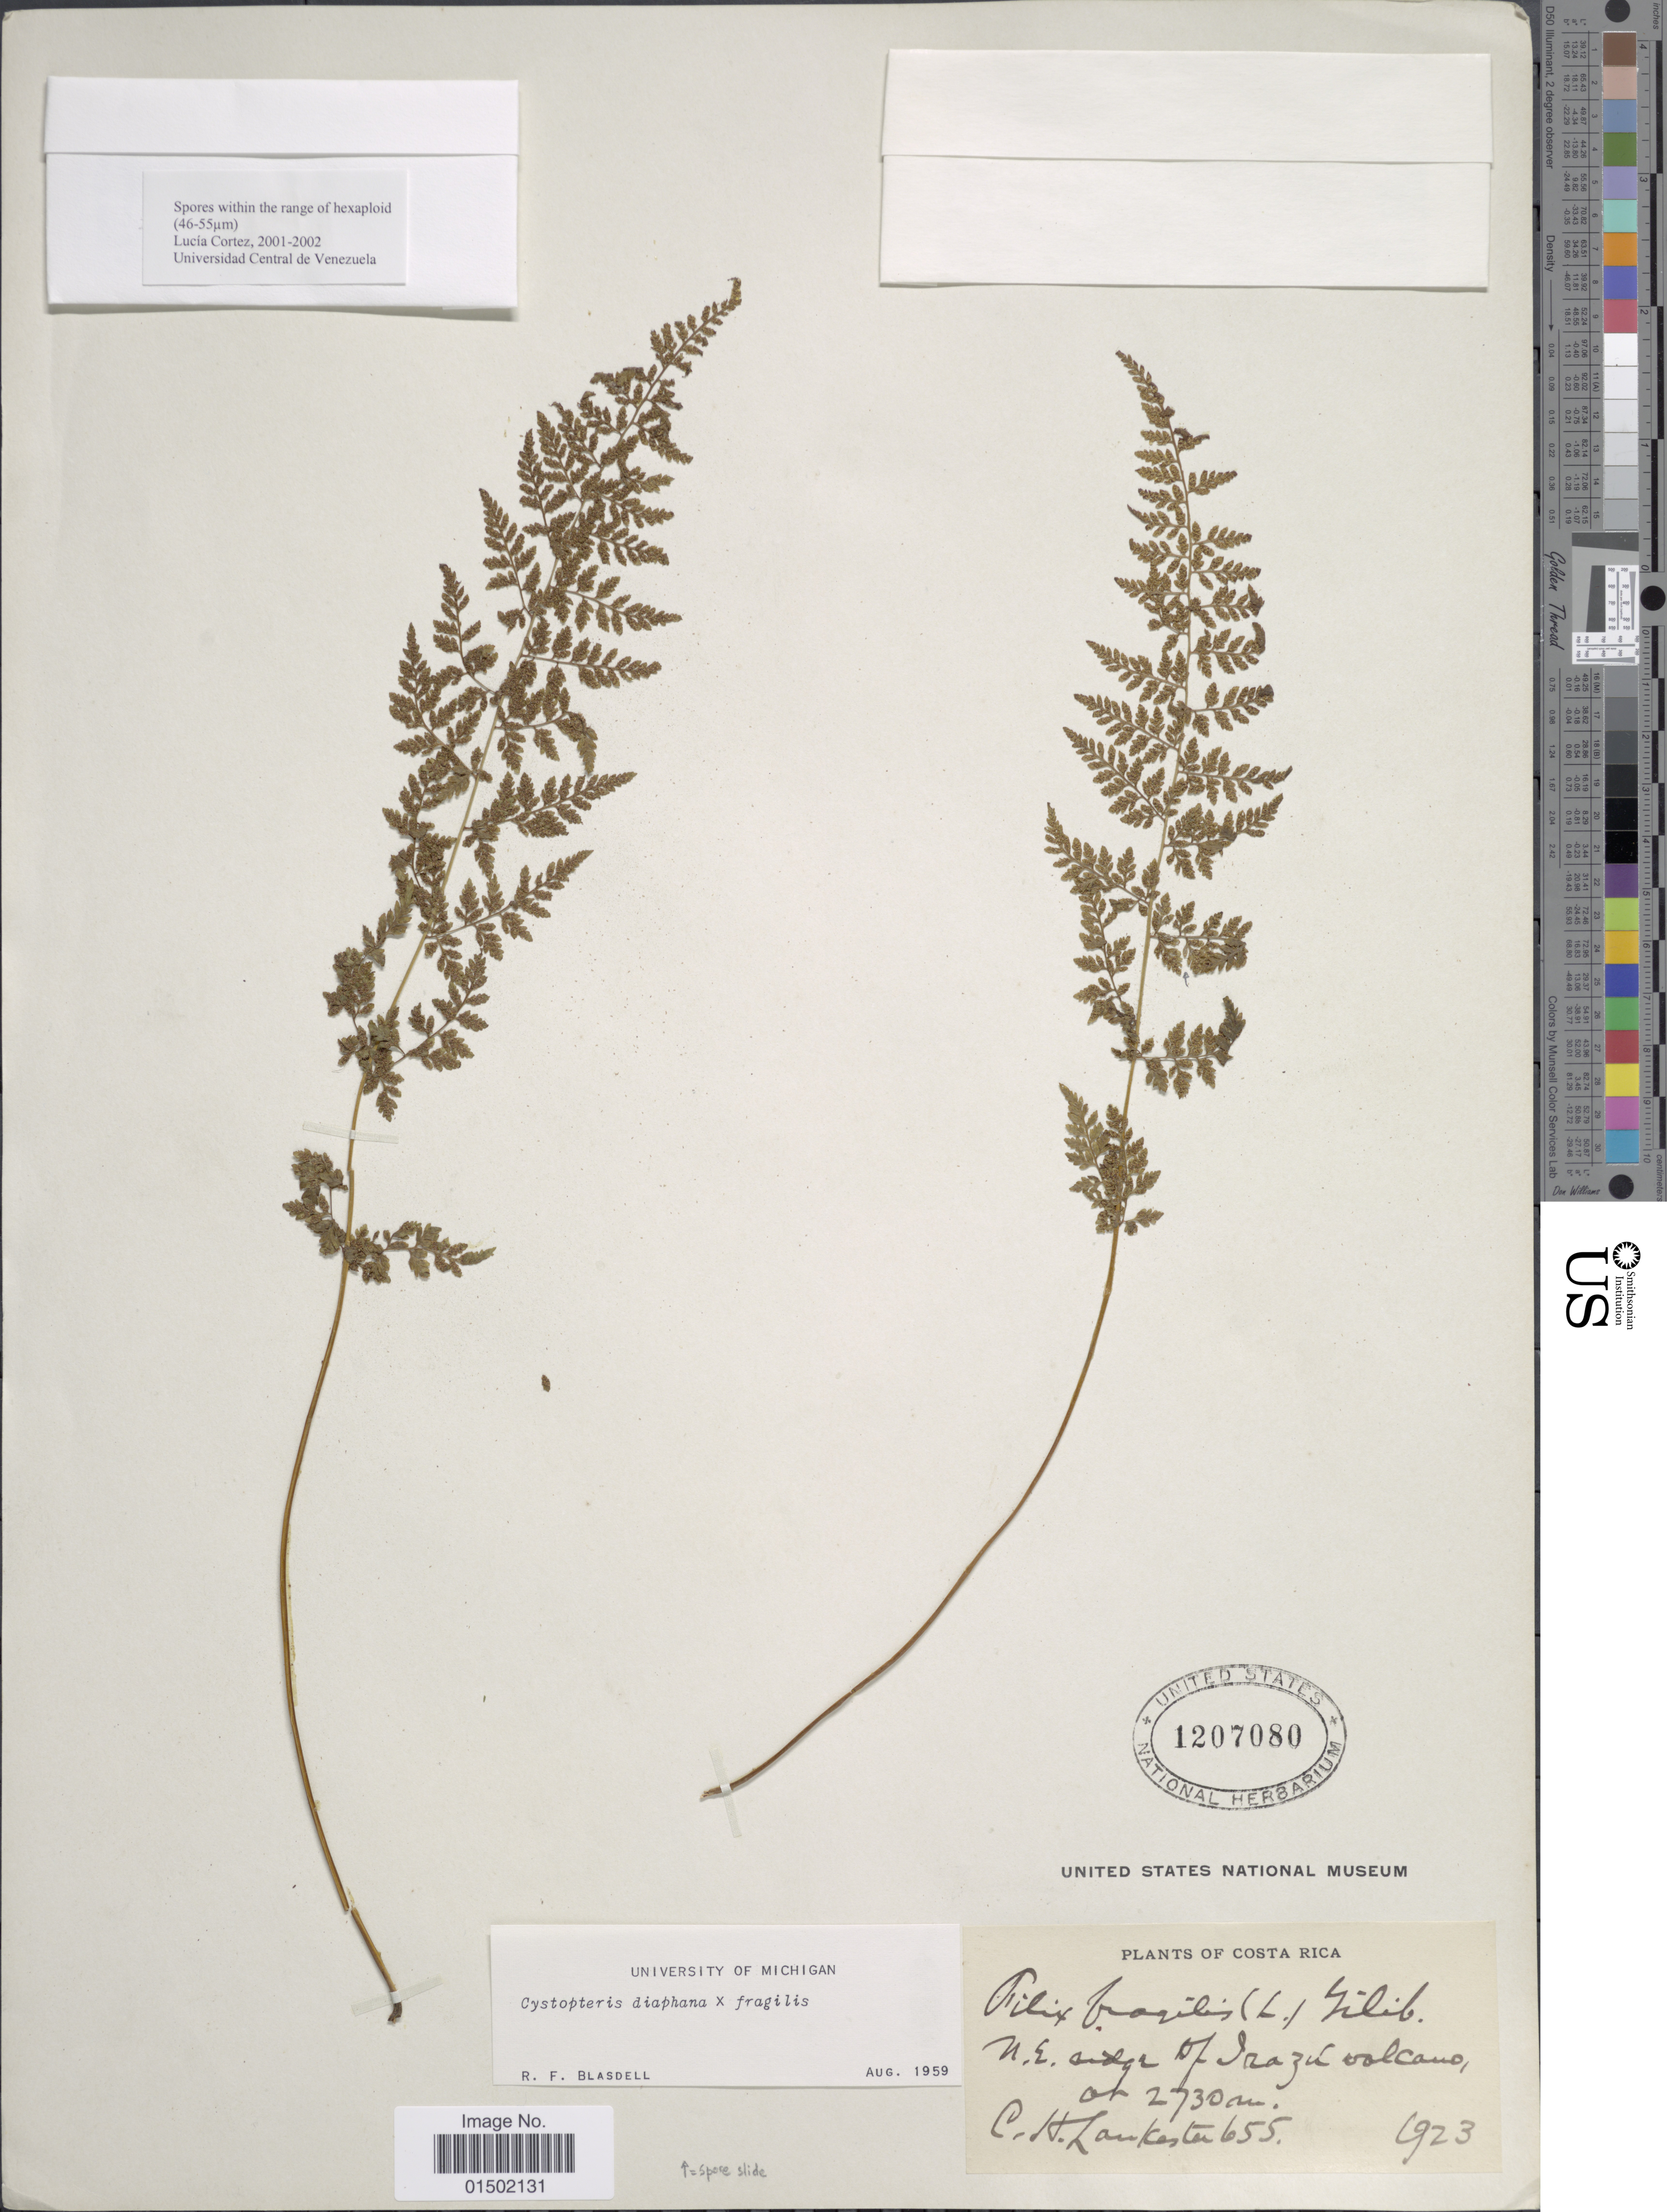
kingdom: Plantae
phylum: Tracheophyta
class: Polypodiopsida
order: Polypodiales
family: Cystopteridaceae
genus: Cystopteris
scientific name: Cystopteris diaphana x C. fragilis (L.) Bernh.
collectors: C. H. Lankester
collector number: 655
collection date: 1923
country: Costa Rica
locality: N.E. side of Irazu volcano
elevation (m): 2730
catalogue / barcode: US 1207080